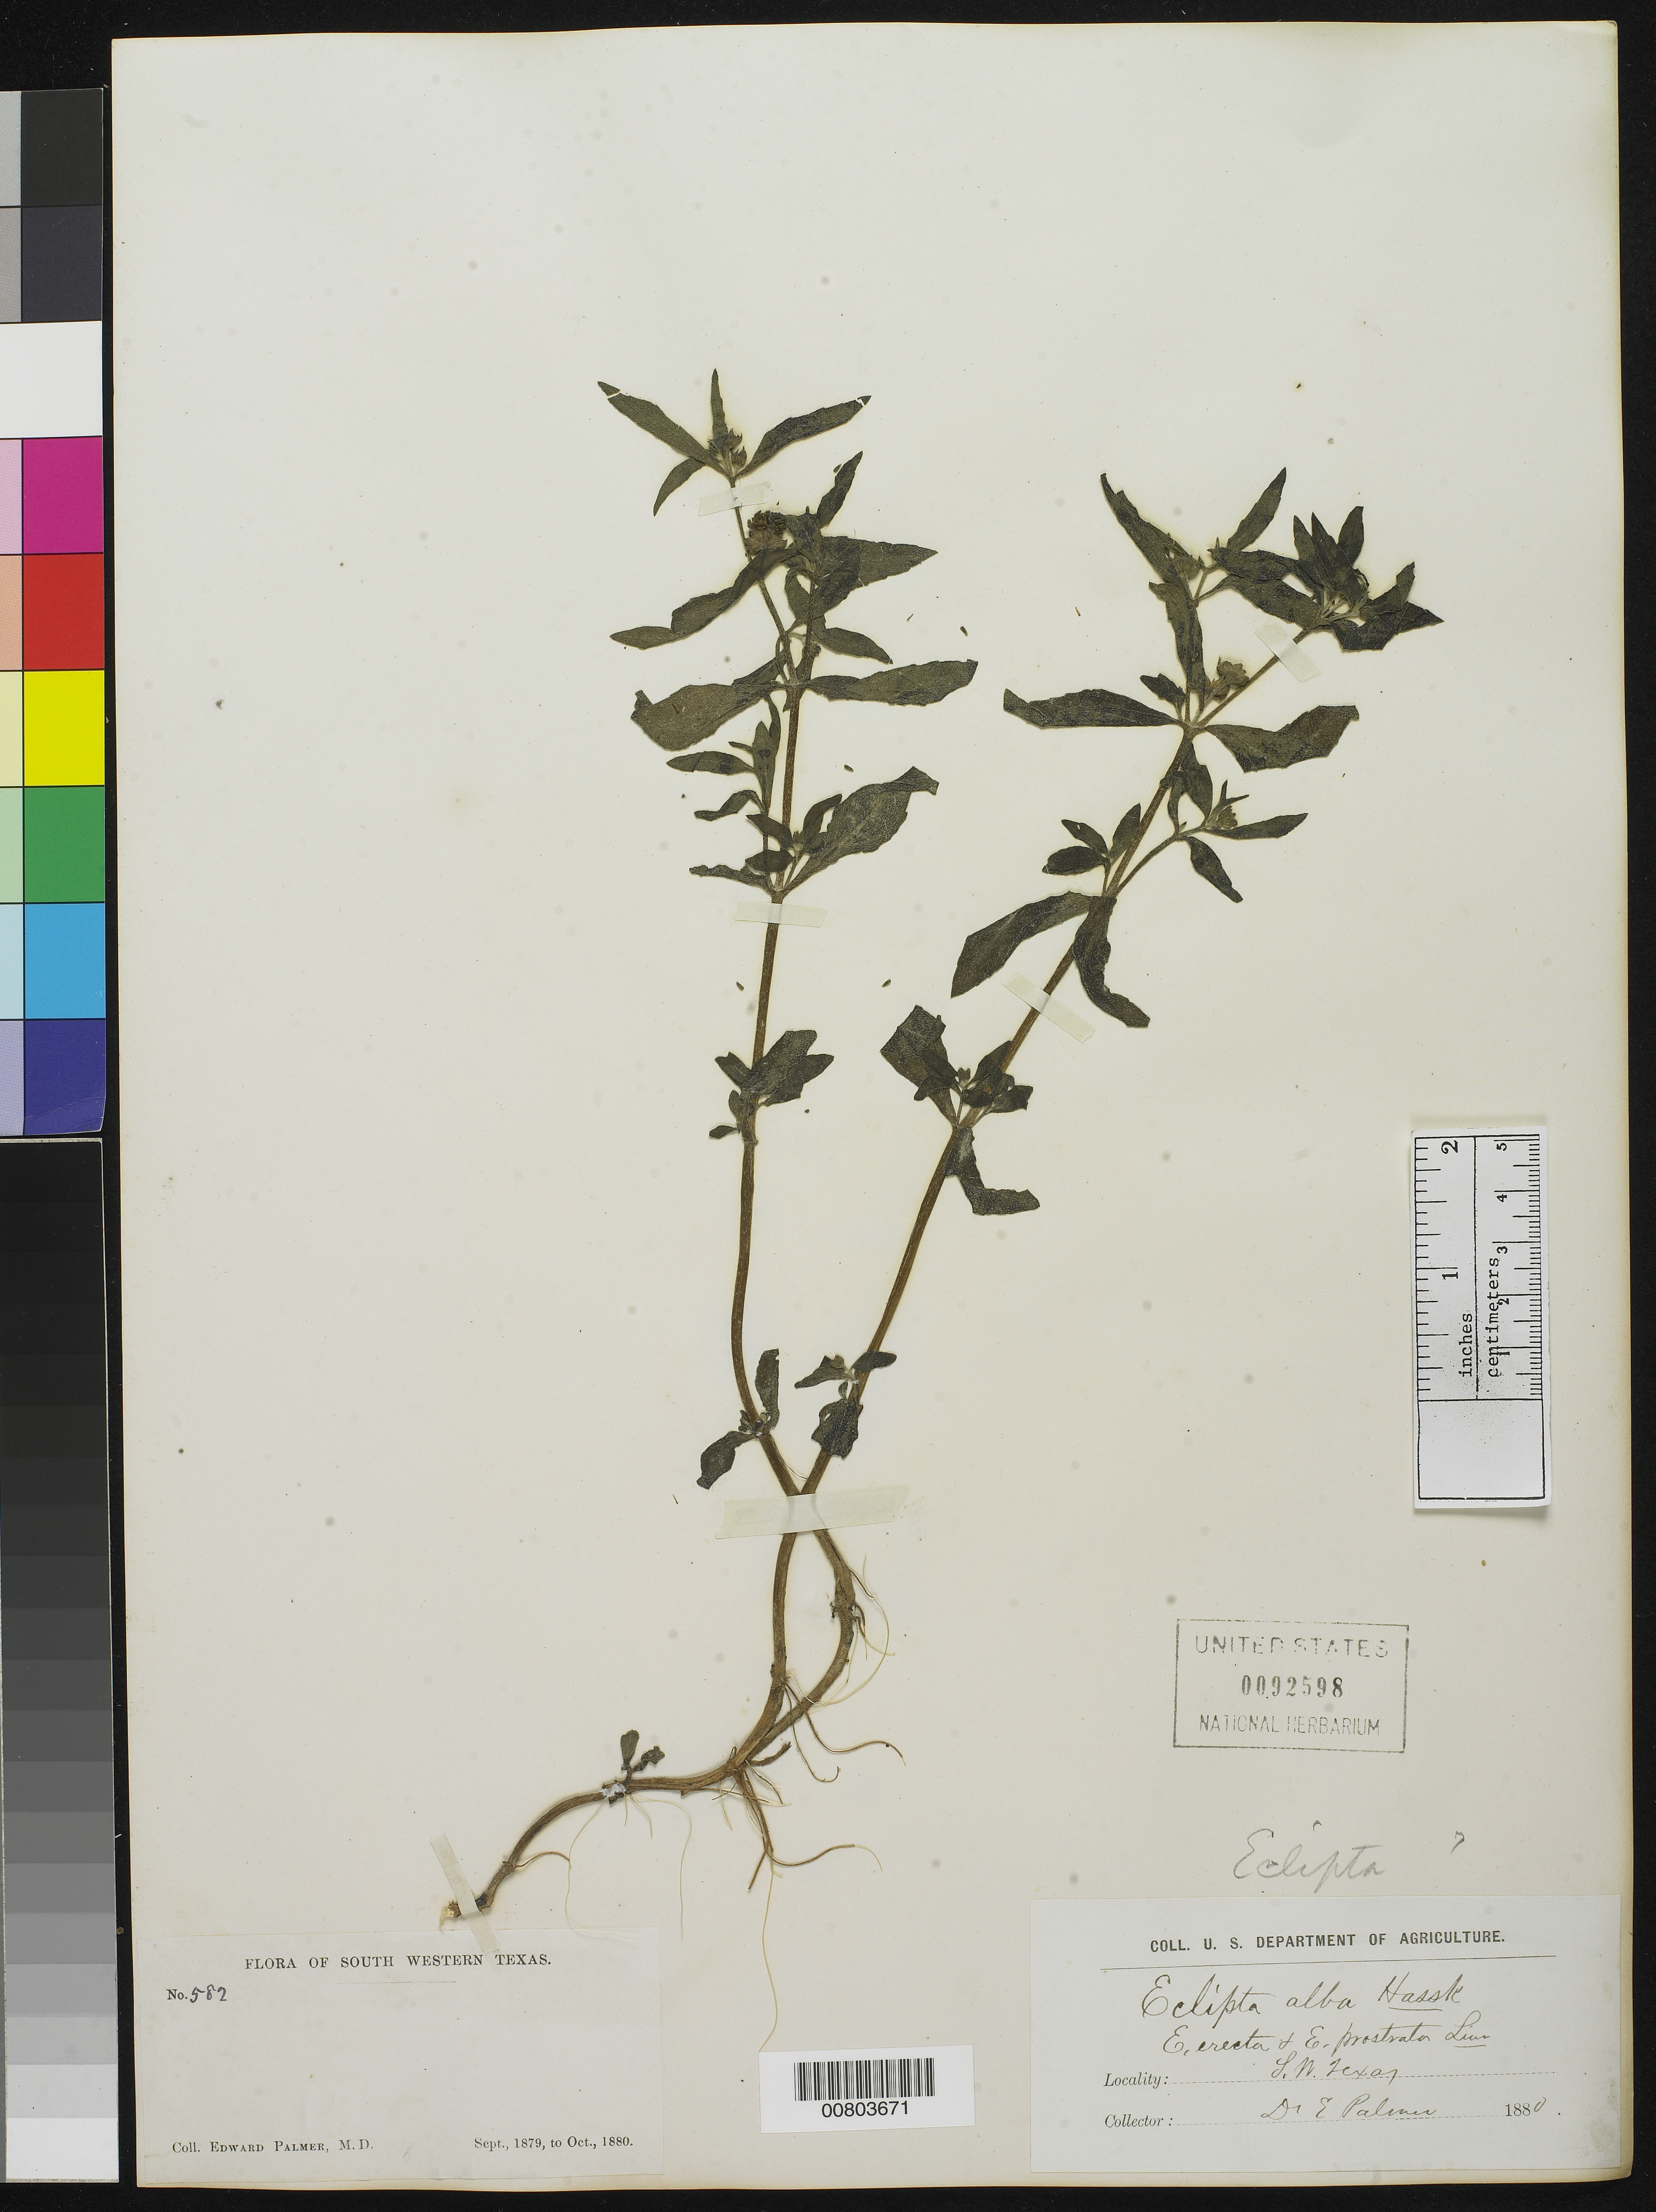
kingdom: Plantae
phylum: Tracheophyta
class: Magnoliopsida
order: Asterales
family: Asteraceae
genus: Eclipta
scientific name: Eclipta alba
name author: (L.) Hassk.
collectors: E. Palmer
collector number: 582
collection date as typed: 1880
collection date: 1880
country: United States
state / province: Texas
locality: SW Texas.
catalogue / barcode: US 92598